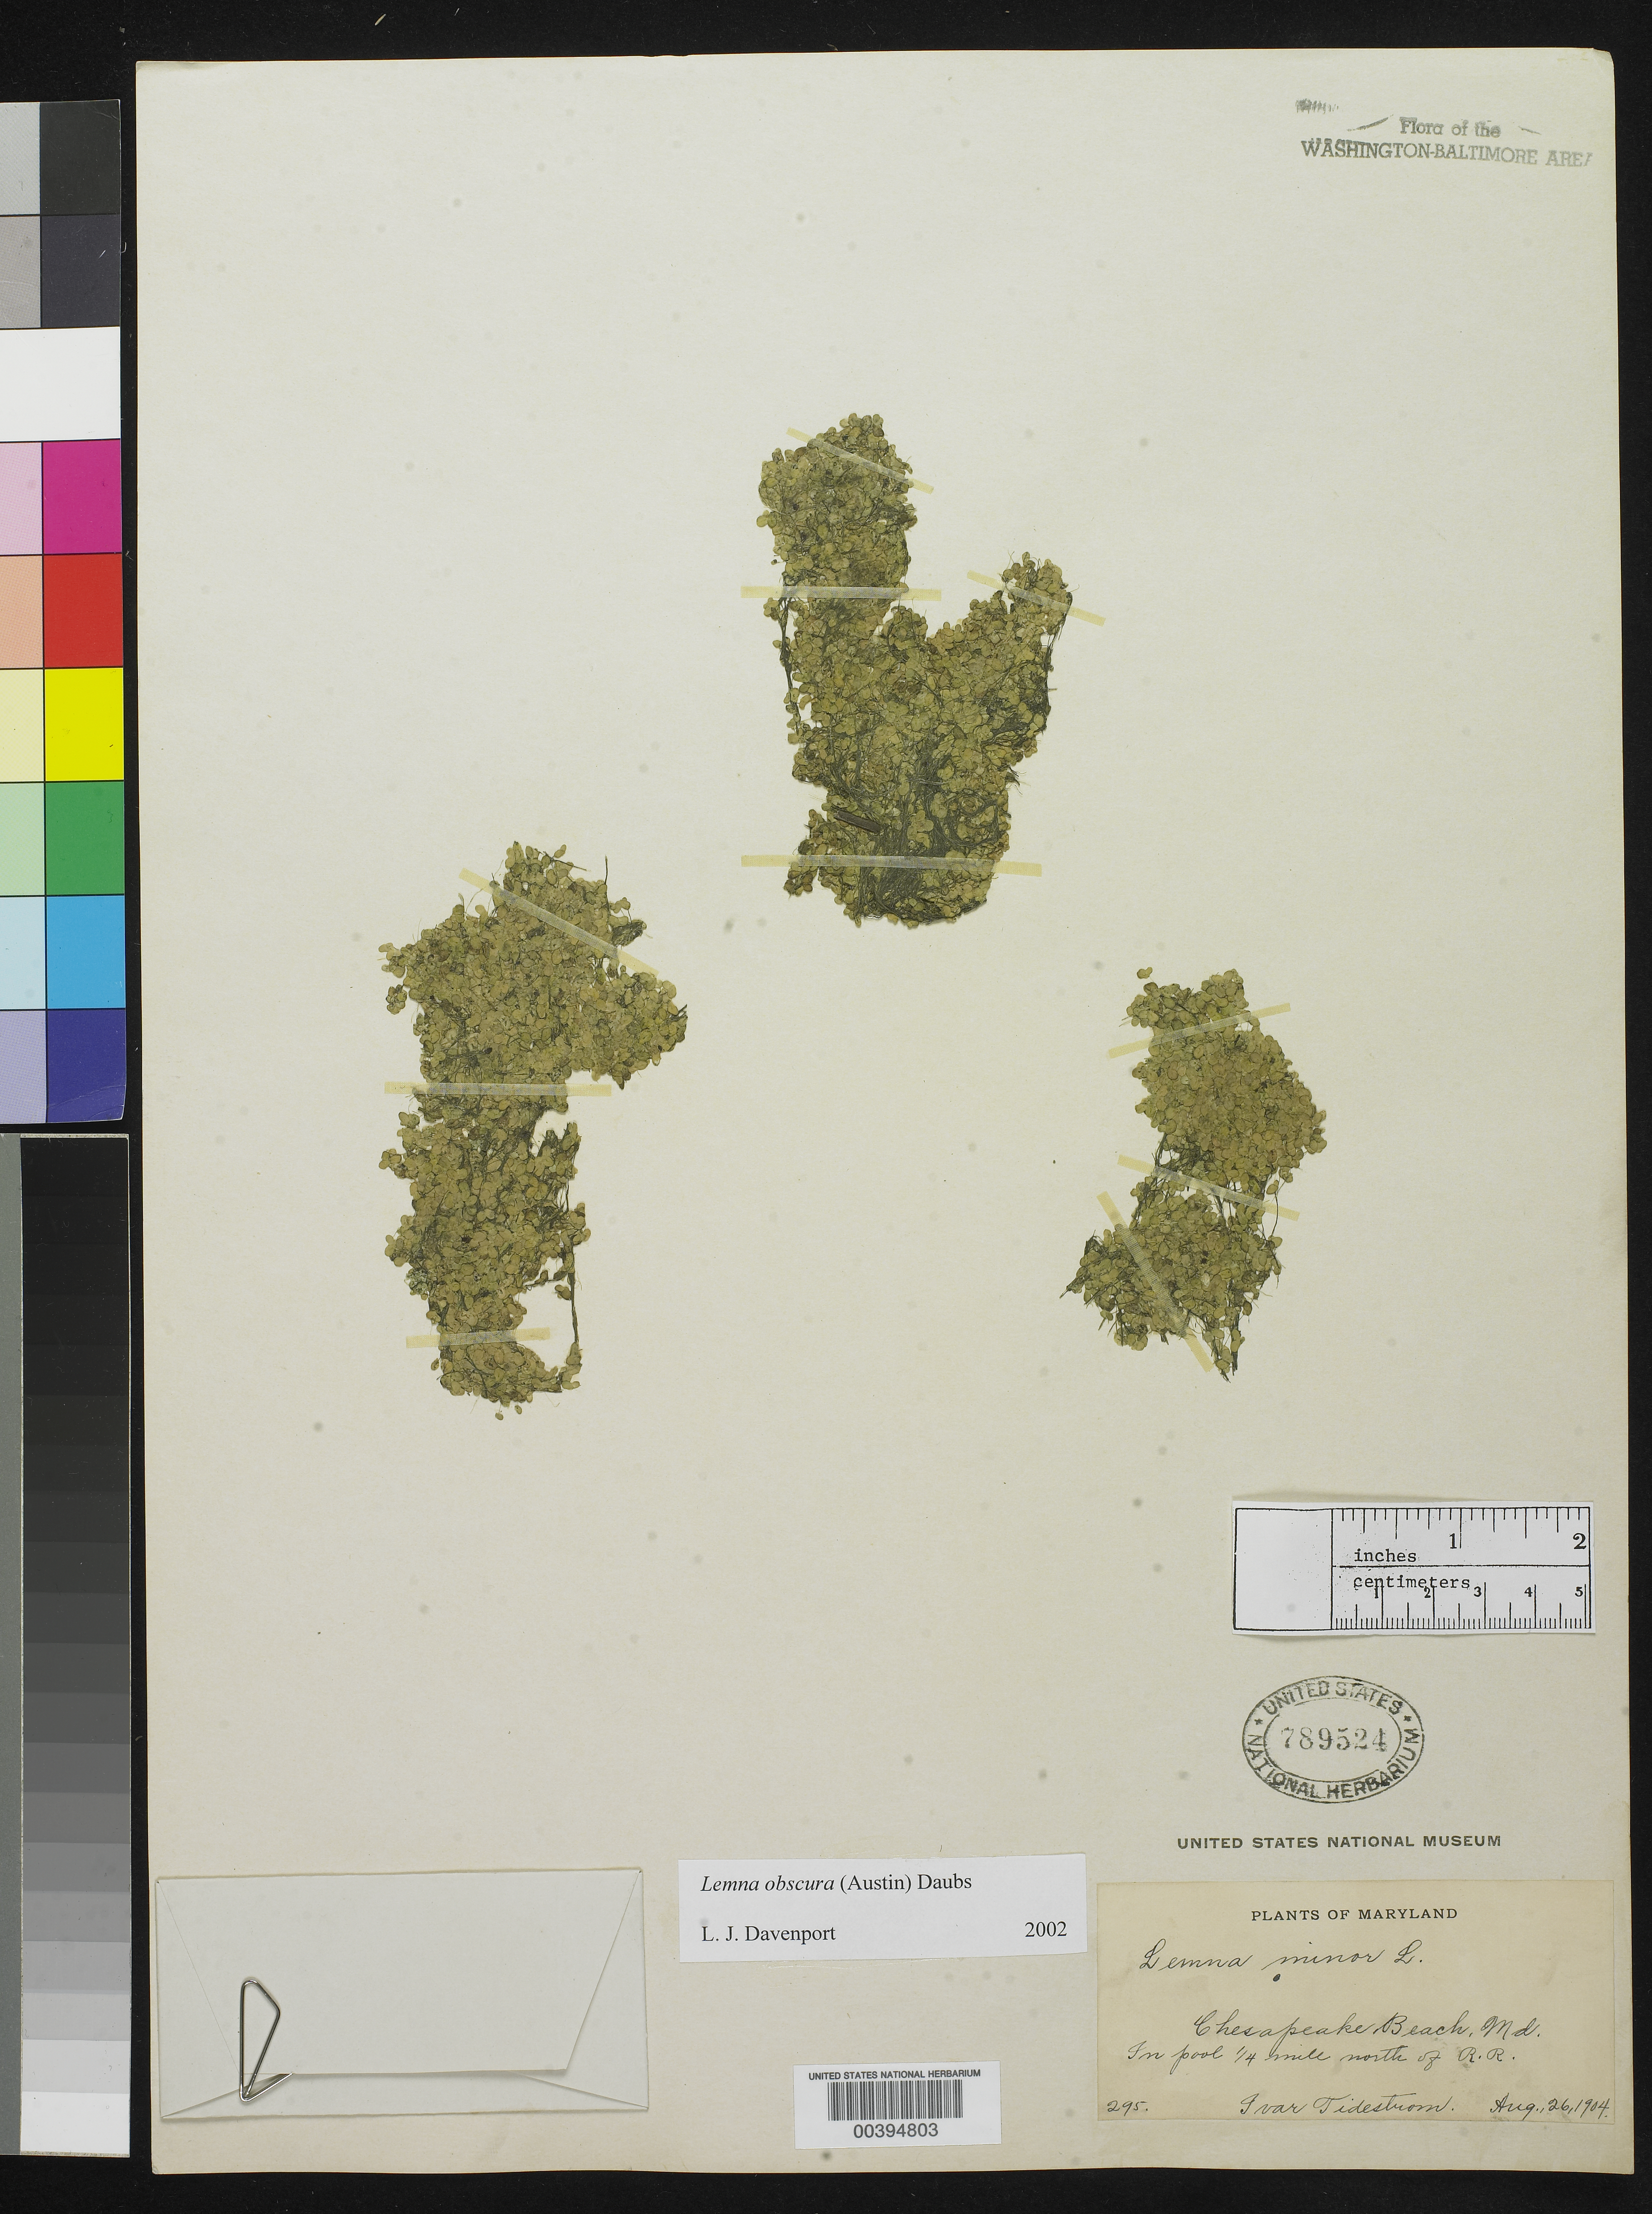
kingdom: Plantae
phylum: Tracheophyta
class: Liliopsida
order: Alismatales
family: Araceae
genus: Lemna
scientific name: Lemna obscura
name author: (Austin) Daubs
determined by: Davenport, L. J.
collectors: I. F. Tidestrom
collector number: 295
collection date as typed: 26 Aug 1904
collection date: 1904-08-26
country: United States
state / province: Maryland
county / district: Calvert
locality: Chesapeake Beach, north of Railroad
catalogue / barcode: US 789524